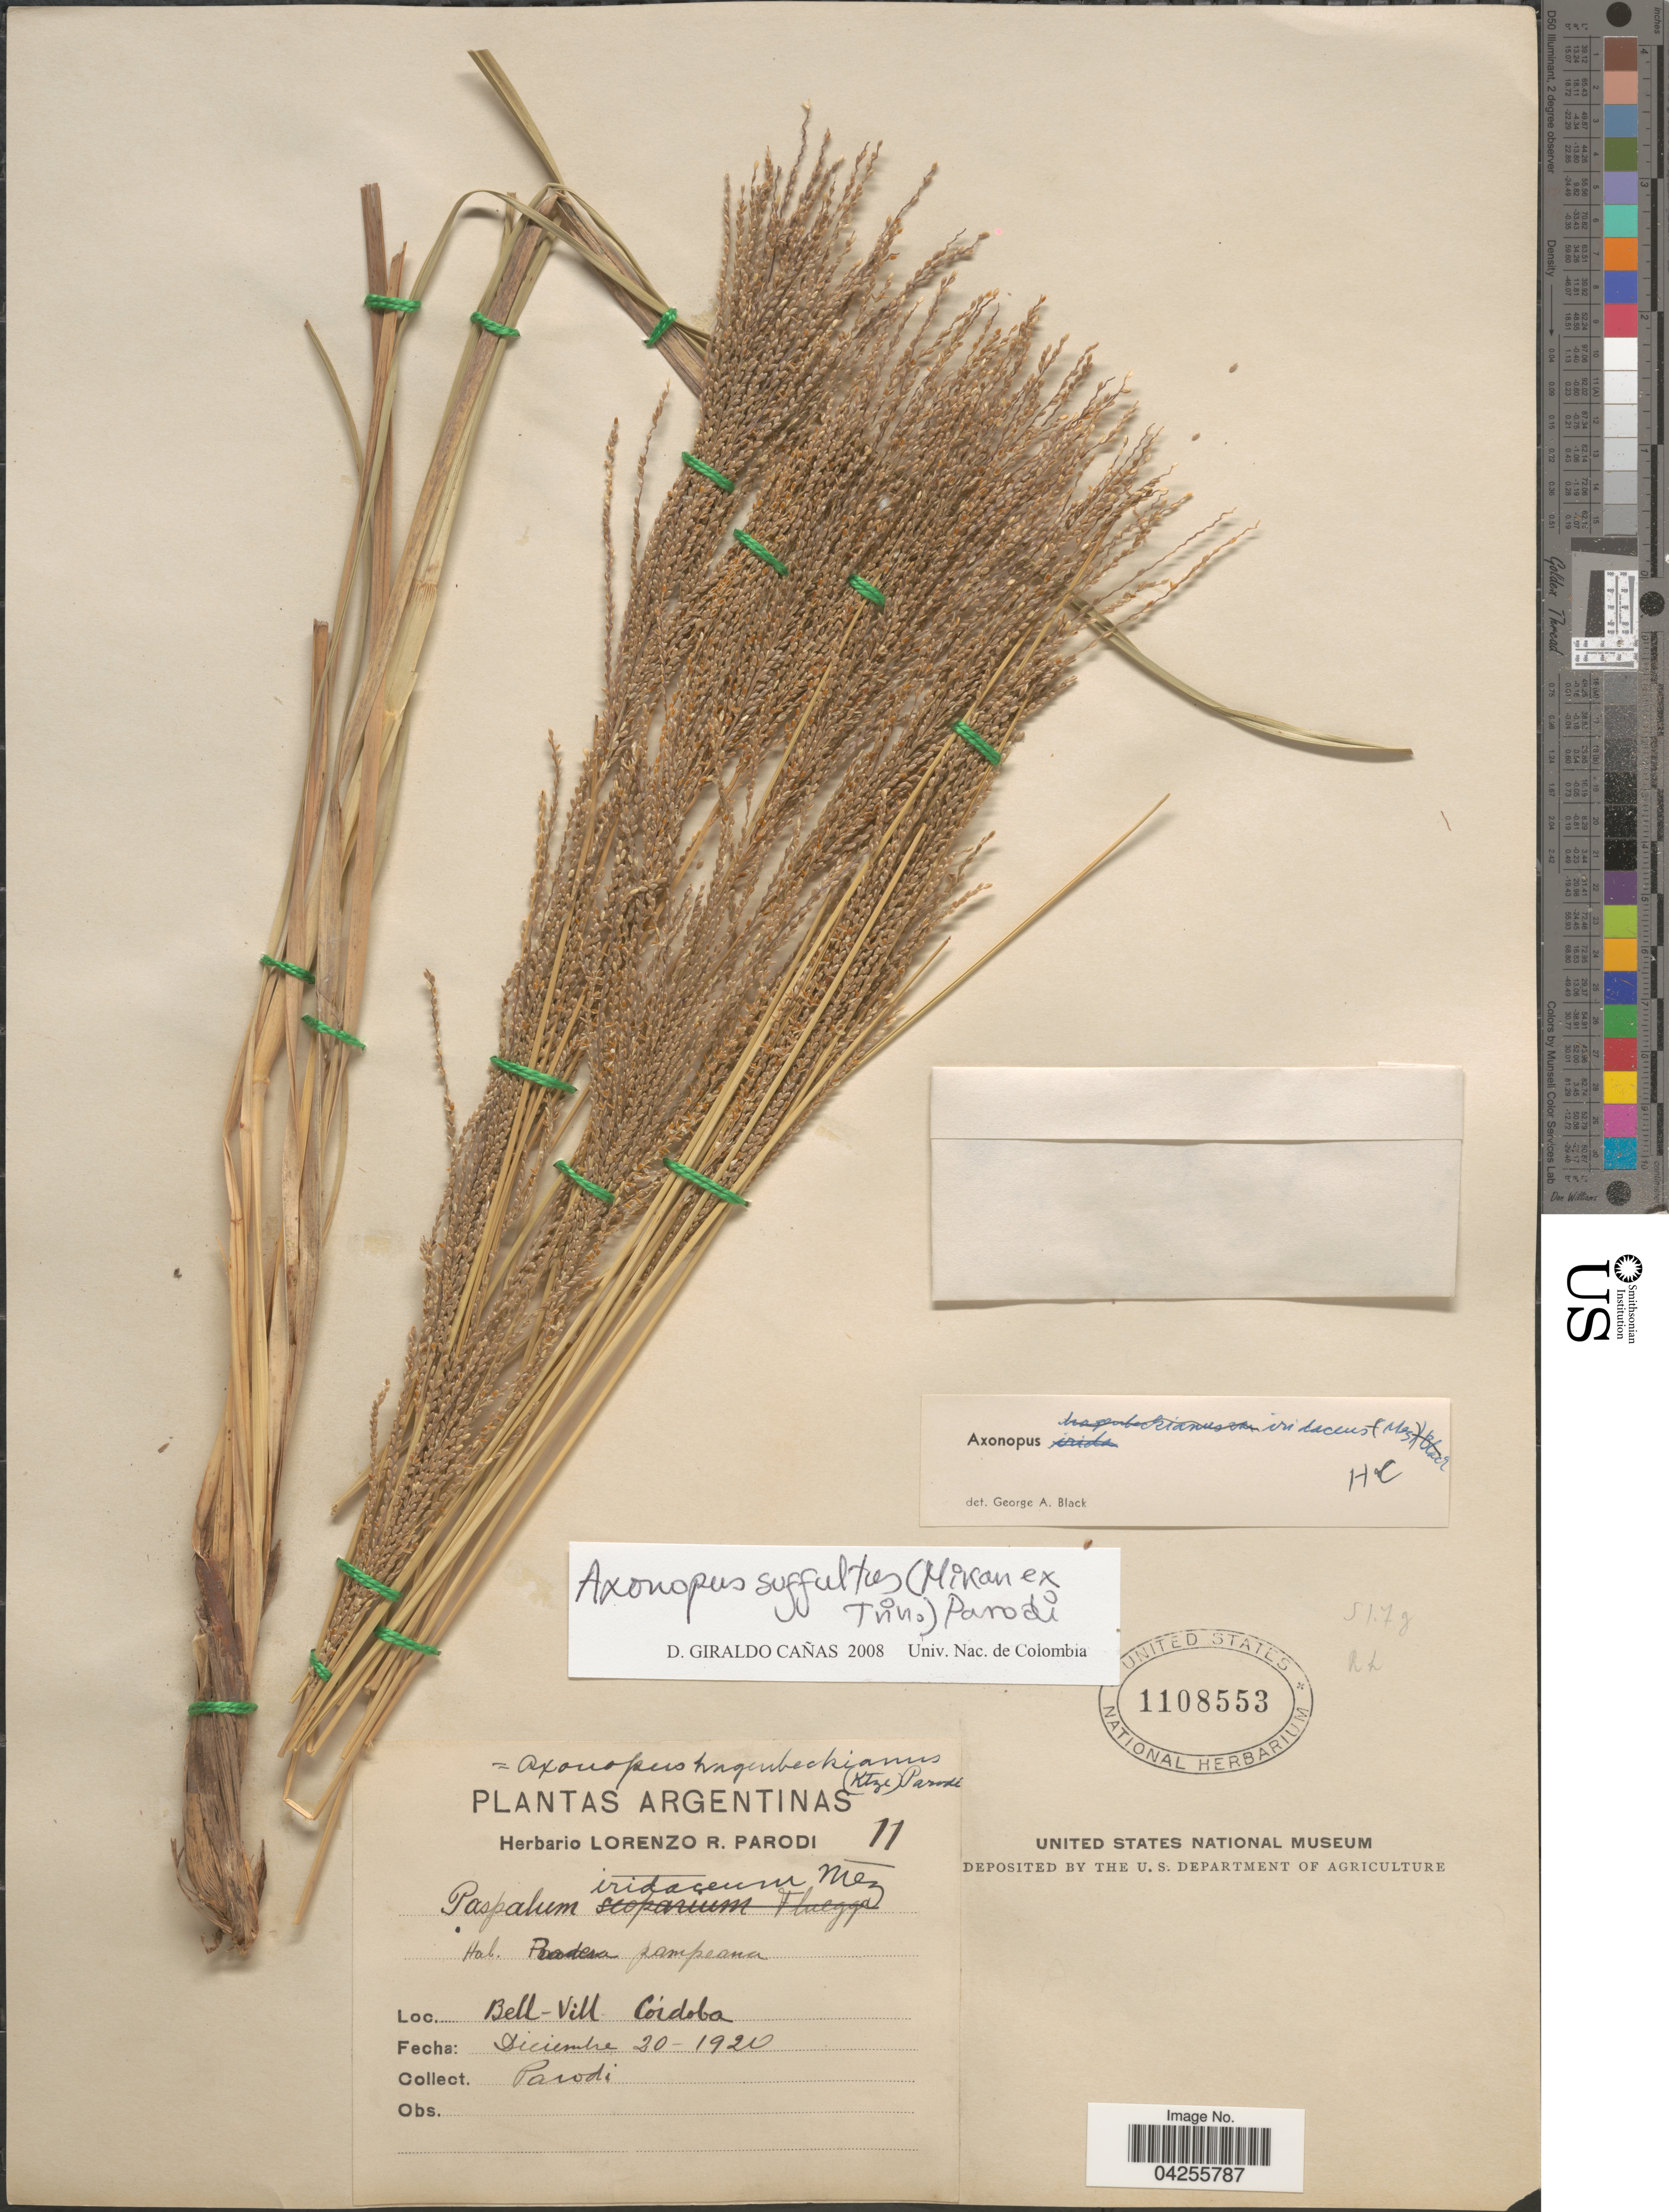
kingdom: Plantae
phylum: Tracheophyta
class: Liliopsida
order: Poales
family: Poaceae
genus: Axonopus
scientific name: Axonopus suffultus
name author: (Nees) Kuhlm.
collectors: L. R. Parodi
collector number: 11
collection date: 1920-12-20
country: Argentina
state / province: Cordoba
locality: Bell-Vill.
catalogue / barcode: US 1108553